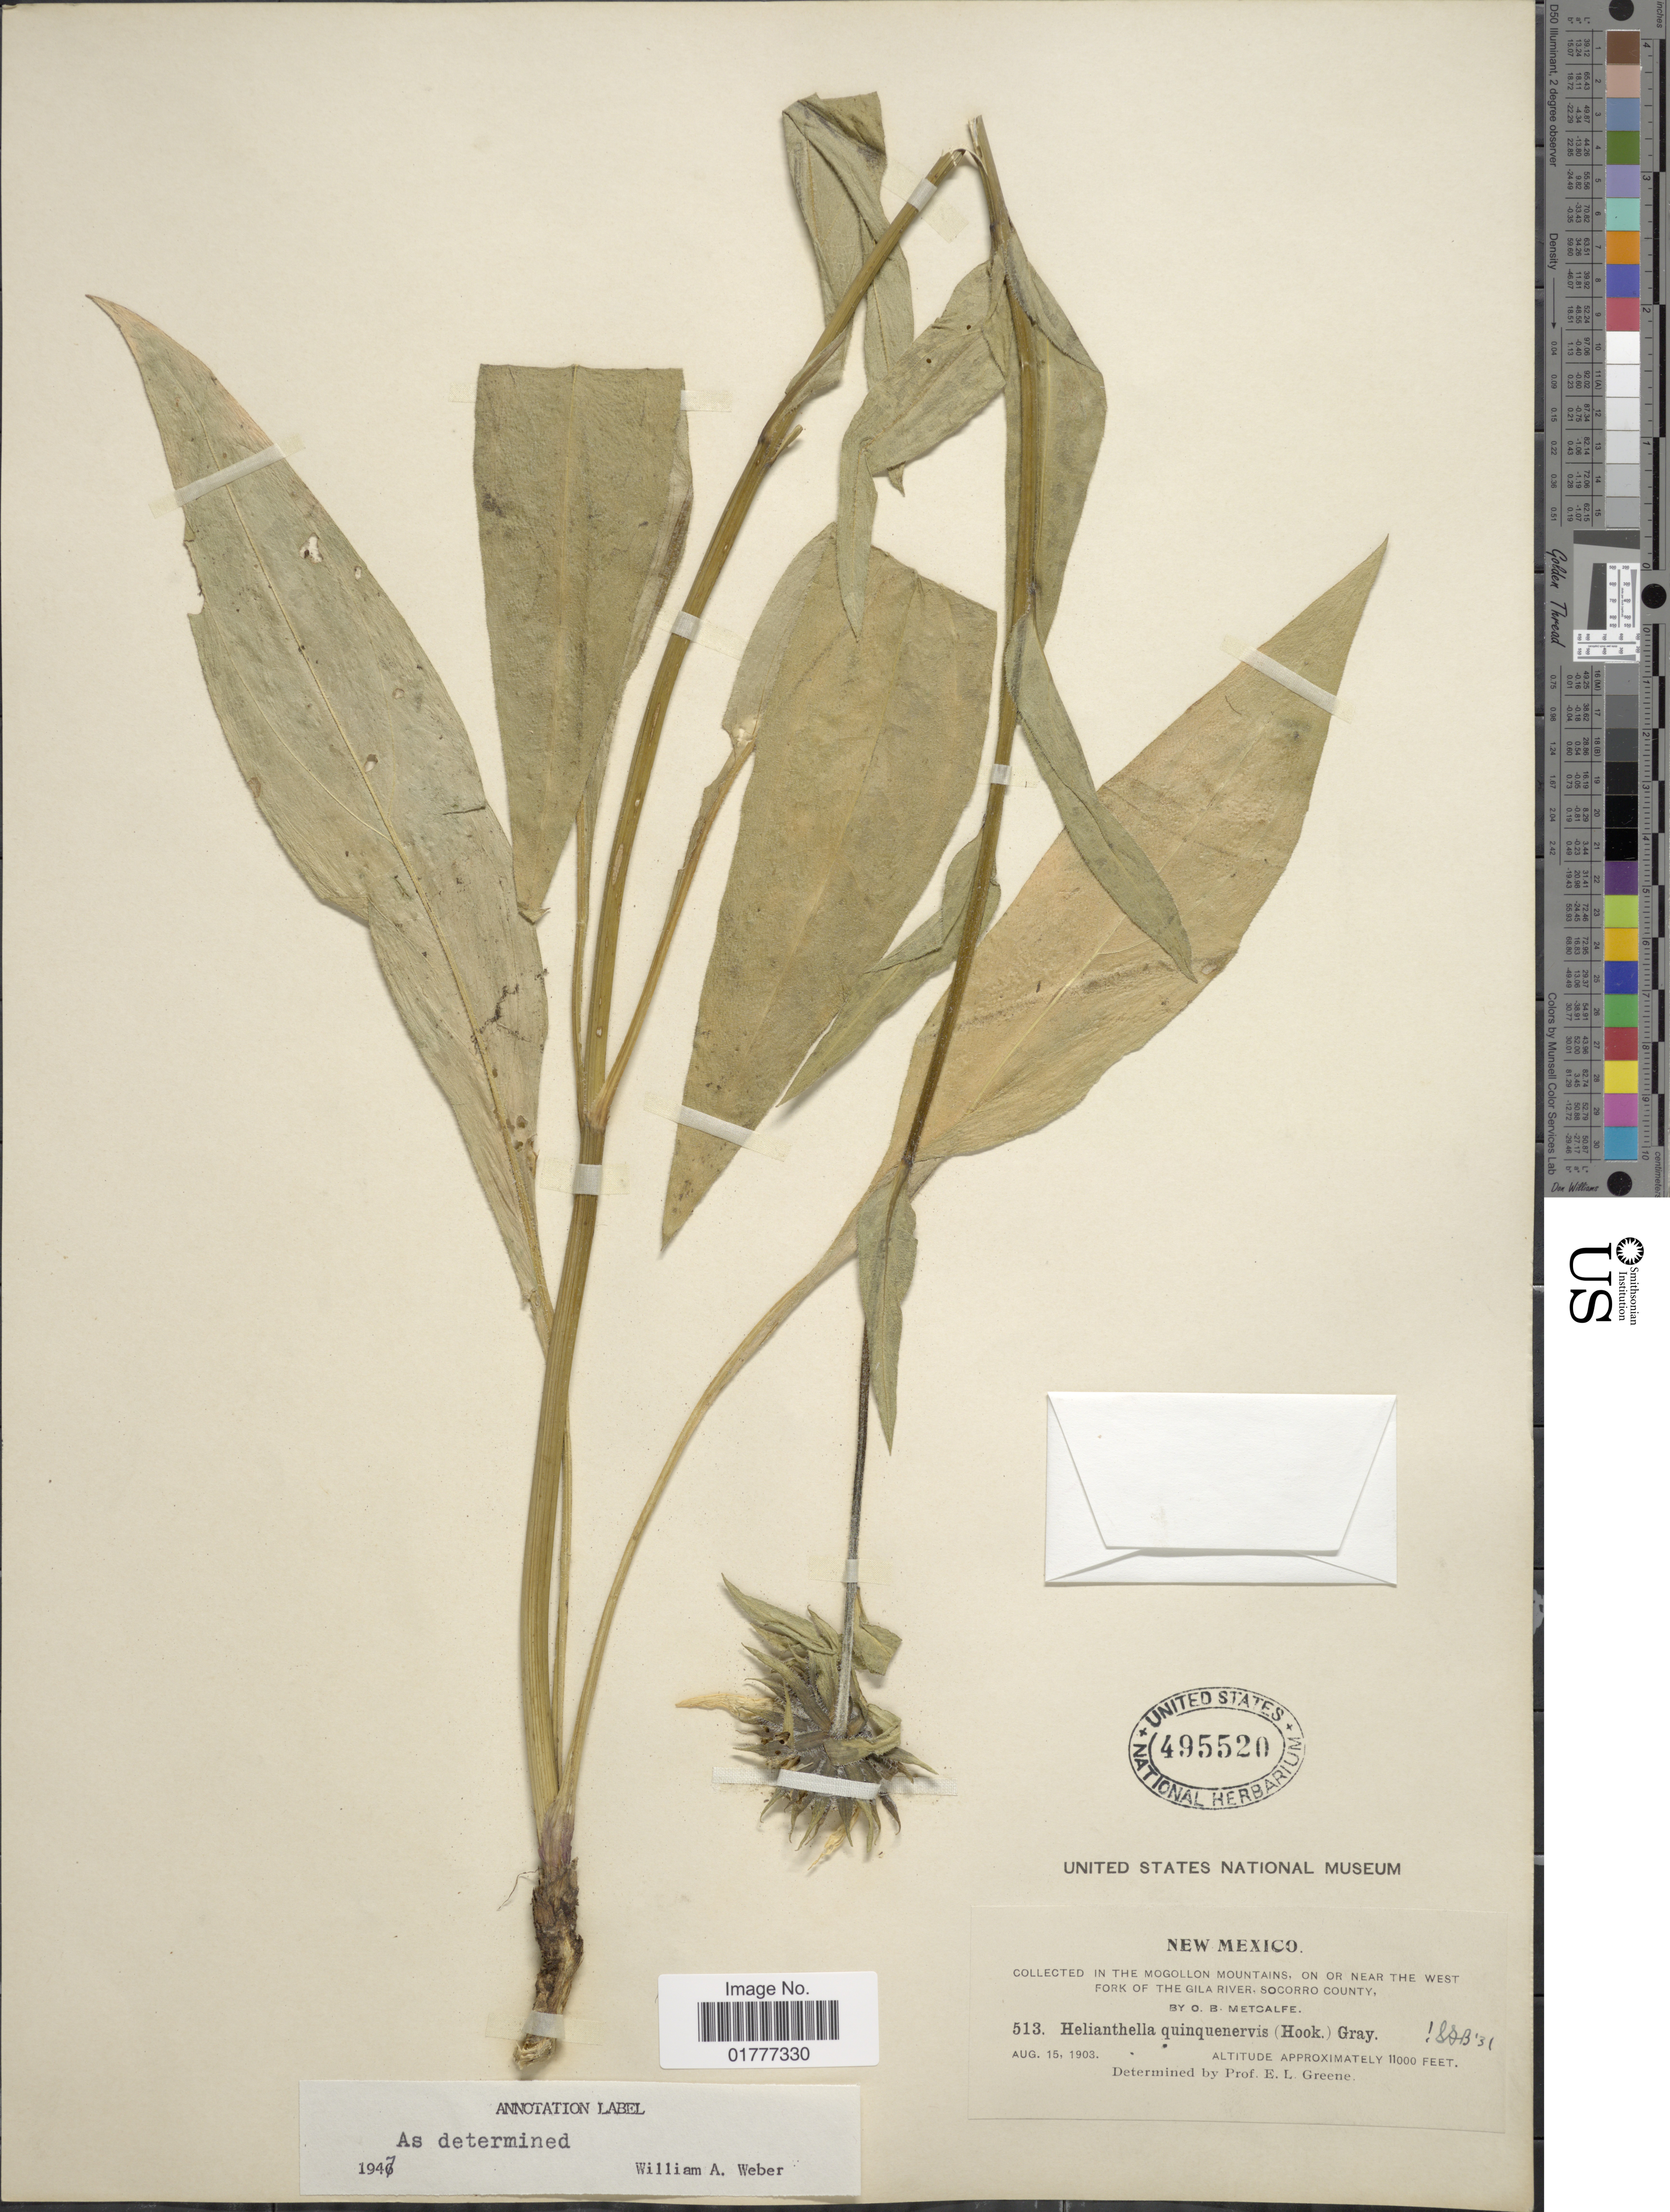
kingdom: Plantae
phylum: Tracheophyta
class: Magnoliopsida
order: Asterales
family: Asteraceae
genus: Helianthella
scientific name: Helianthella quinquenervis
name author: (Hook.) A. Gray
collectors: O. B. Metcalfe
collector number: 513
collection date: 1903-08-15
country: United States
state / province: New Mexico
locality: Mogollon Mountains, on or near the west Fork of the Gila River, Socorro County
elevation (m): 3353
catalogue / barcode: US 495520